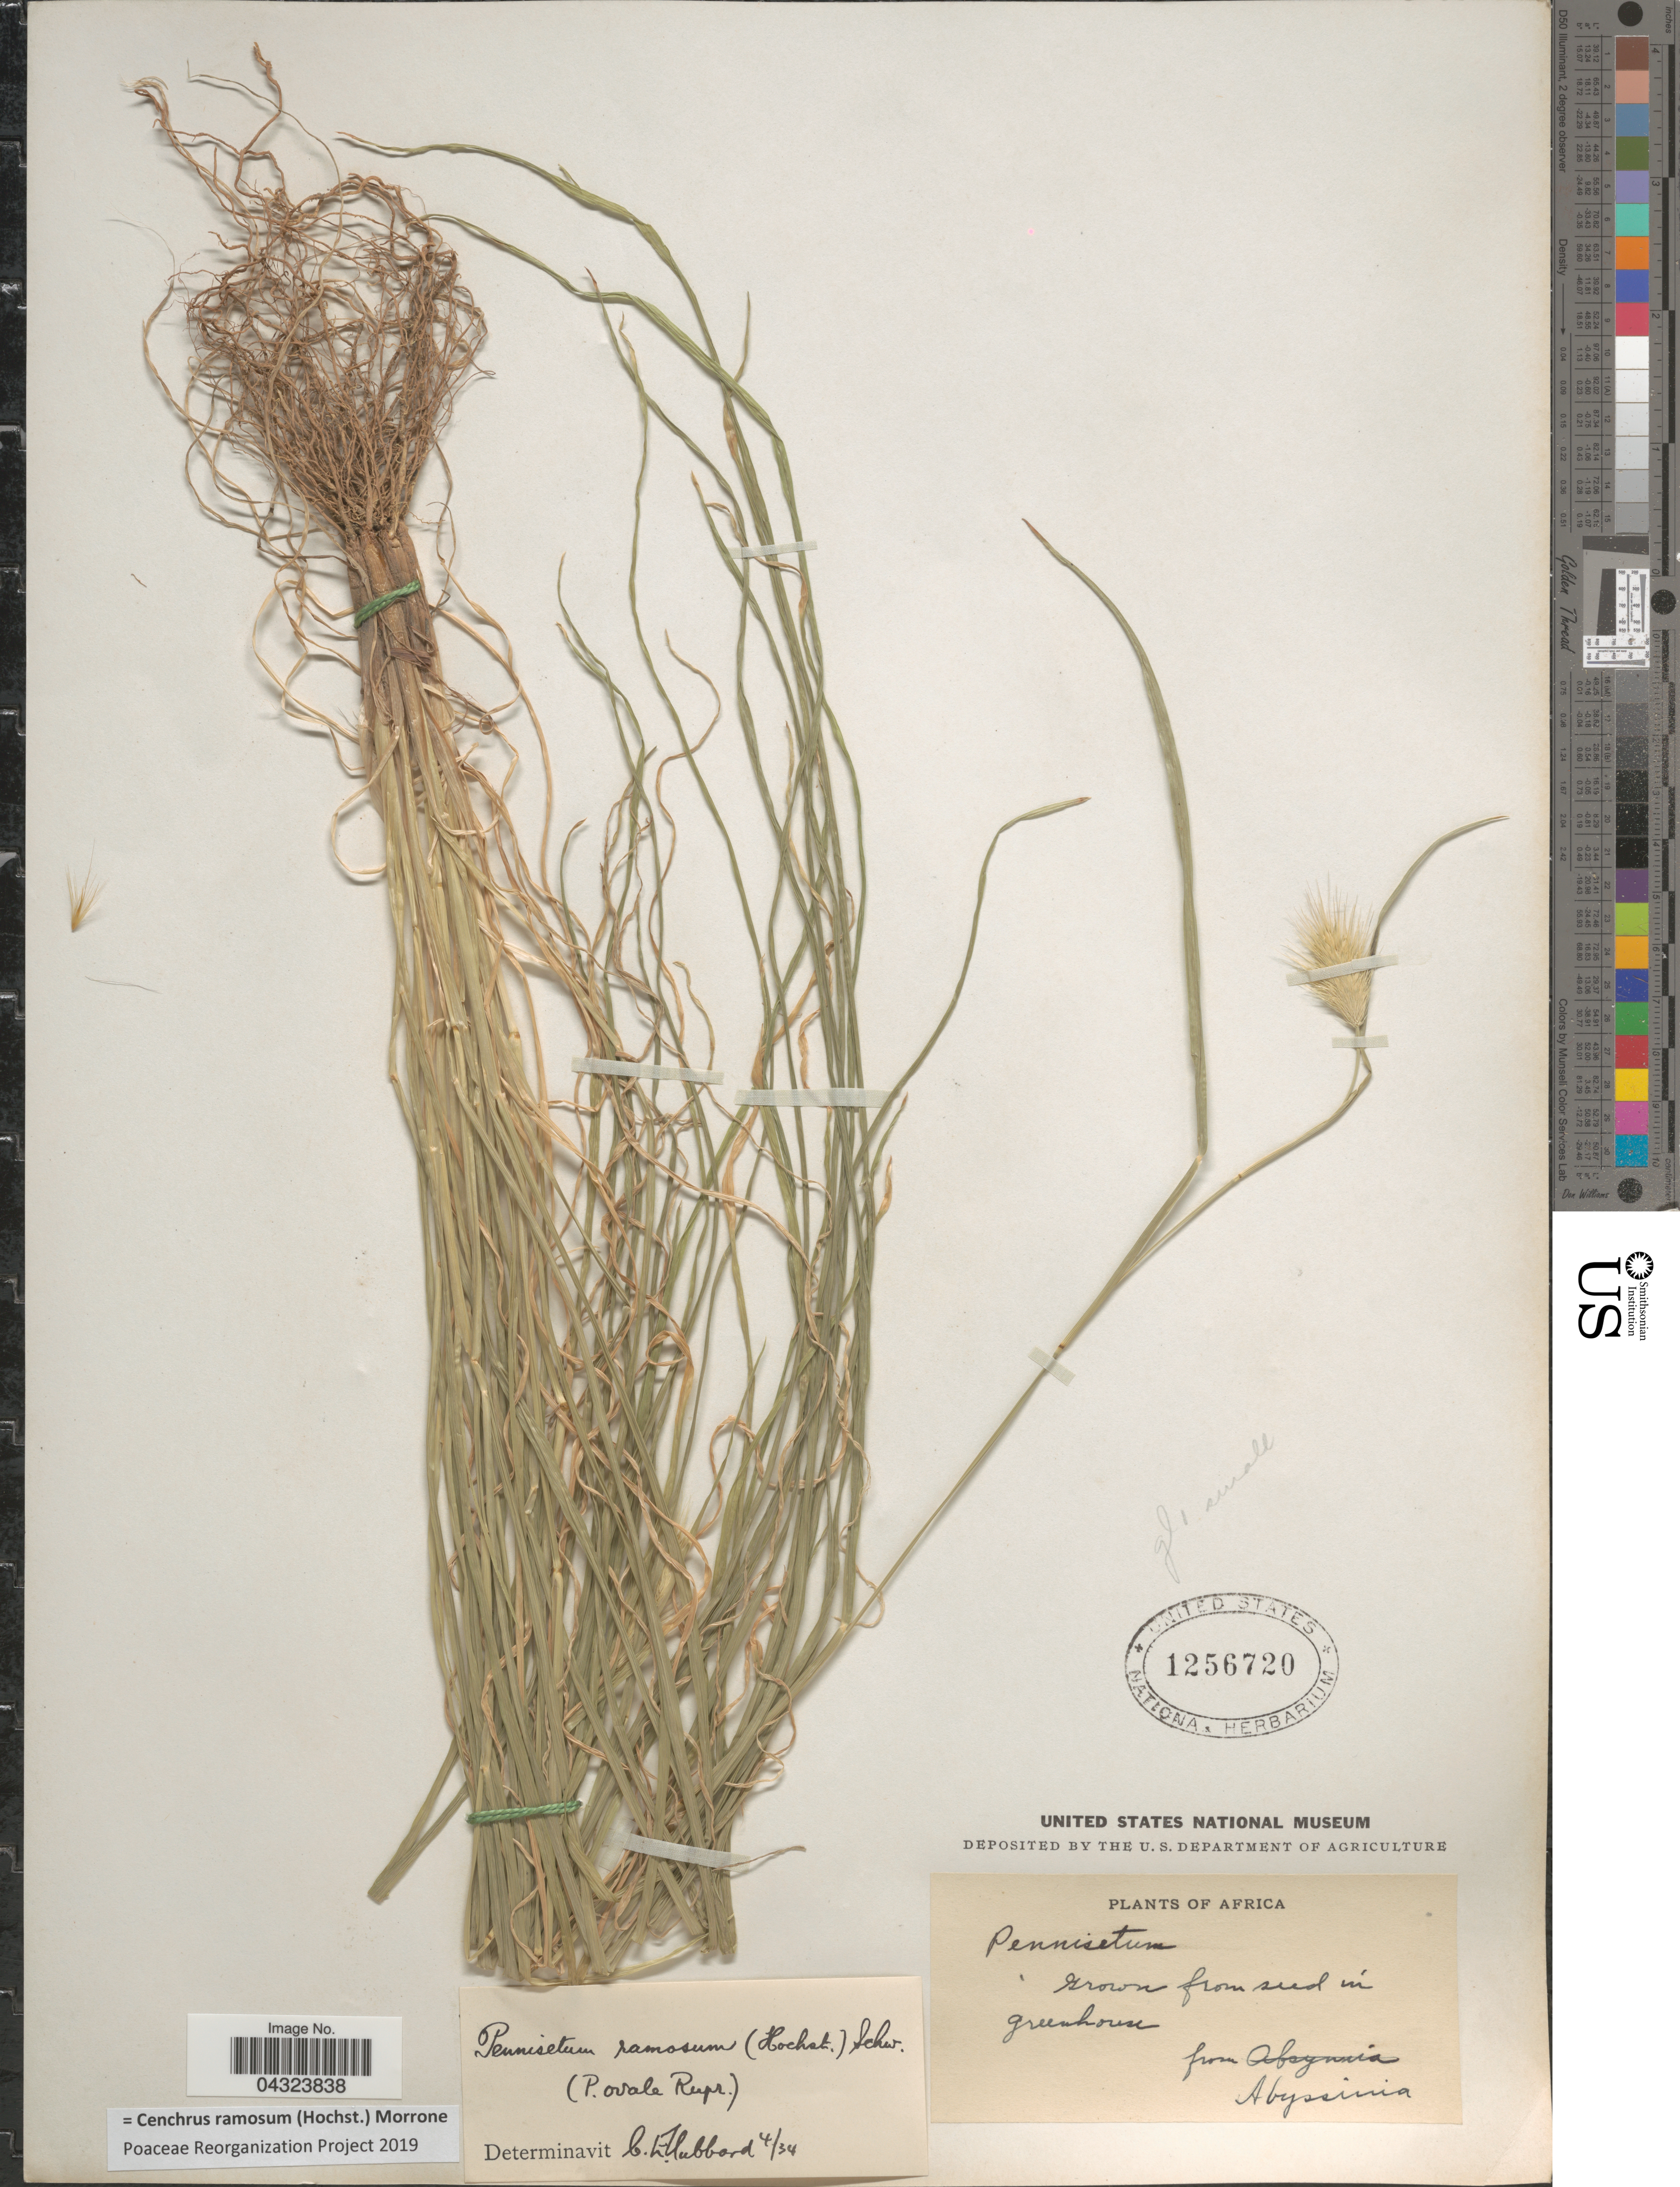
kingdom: Plantae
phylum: Tracheophyta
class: Liliopsida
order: Poales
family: Poaceae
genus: Cenchrus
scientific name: Cenchrus ramosum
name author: (Hochst.) Morrone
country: Ethiopia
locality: Abyssinia.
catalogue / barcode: US 1256720